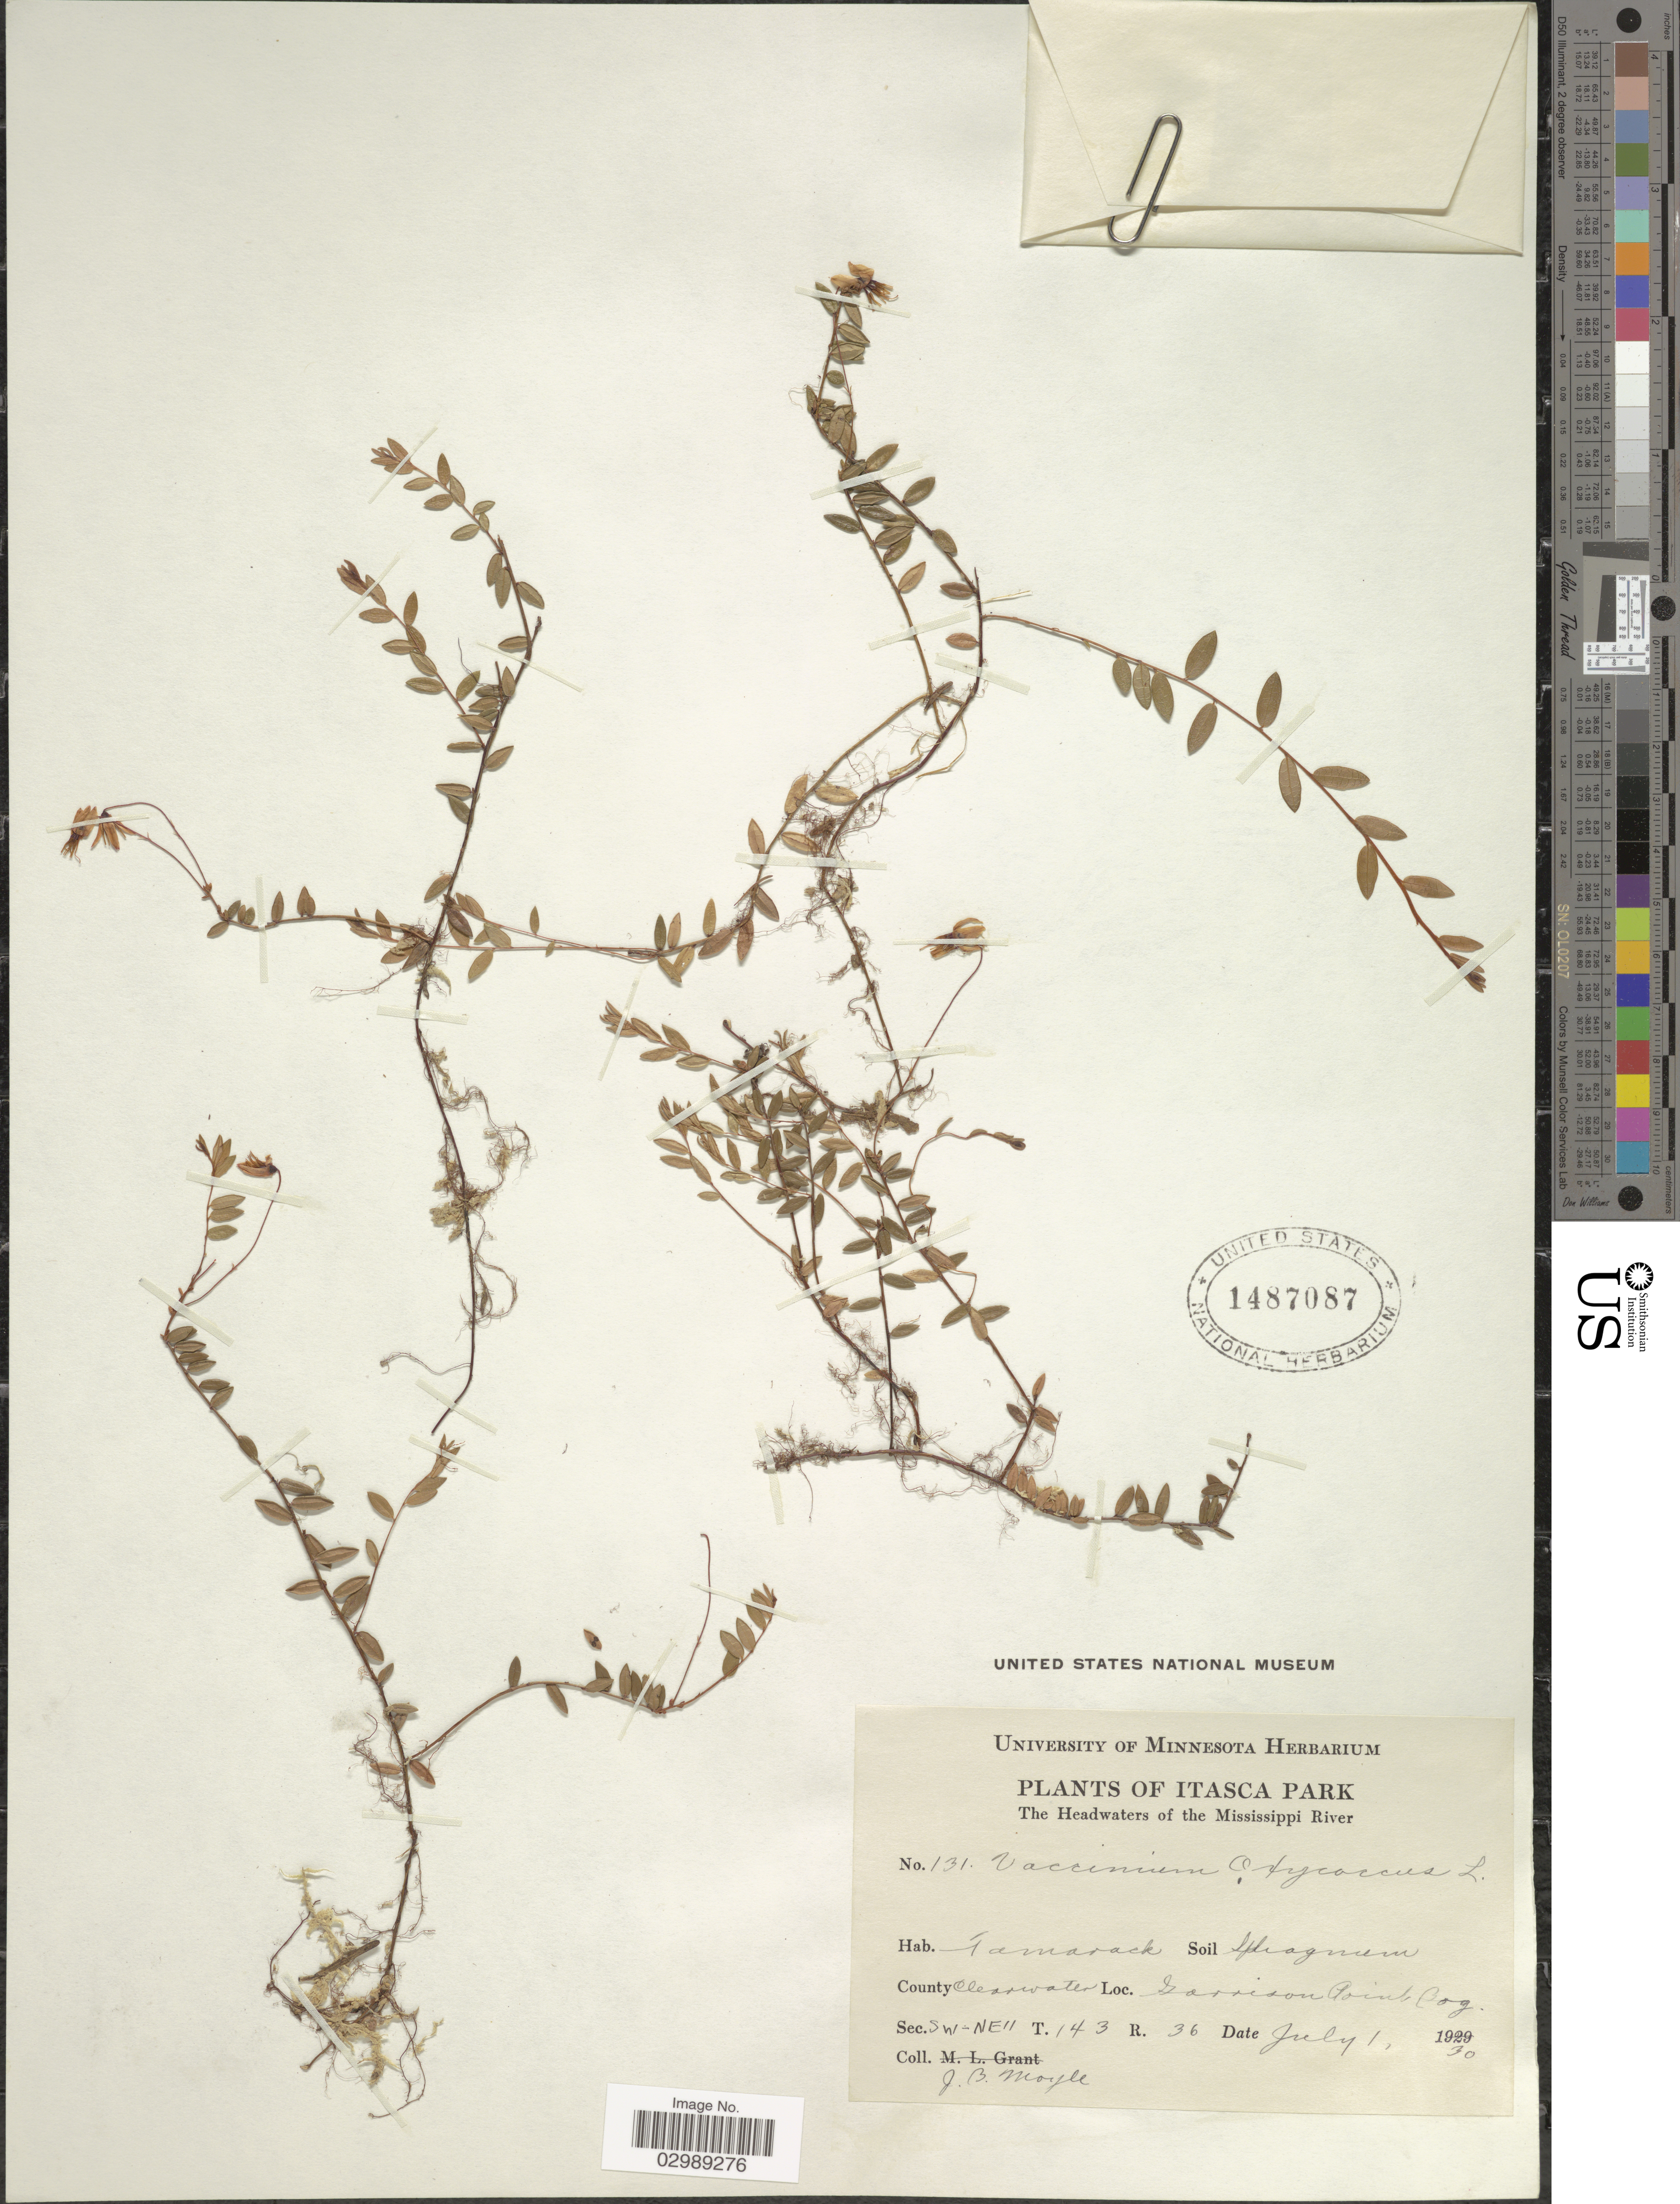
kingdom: Plantae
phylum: Tracheophyta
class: Magnoliopsida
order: Ericales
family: Ericaceae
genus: Vaccinium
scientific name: Vaccinium oxycoccos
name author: L.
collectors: J. Moyle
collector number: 131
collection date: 1930-07-01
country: United States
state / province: Minnesota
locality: Itasca Park, The Headwaters of the Mississippi River, Tamarack, County Clearwater, Garrison Point Bog. Sec.SW-NE11 T143 R36.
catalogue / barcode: US 1487087